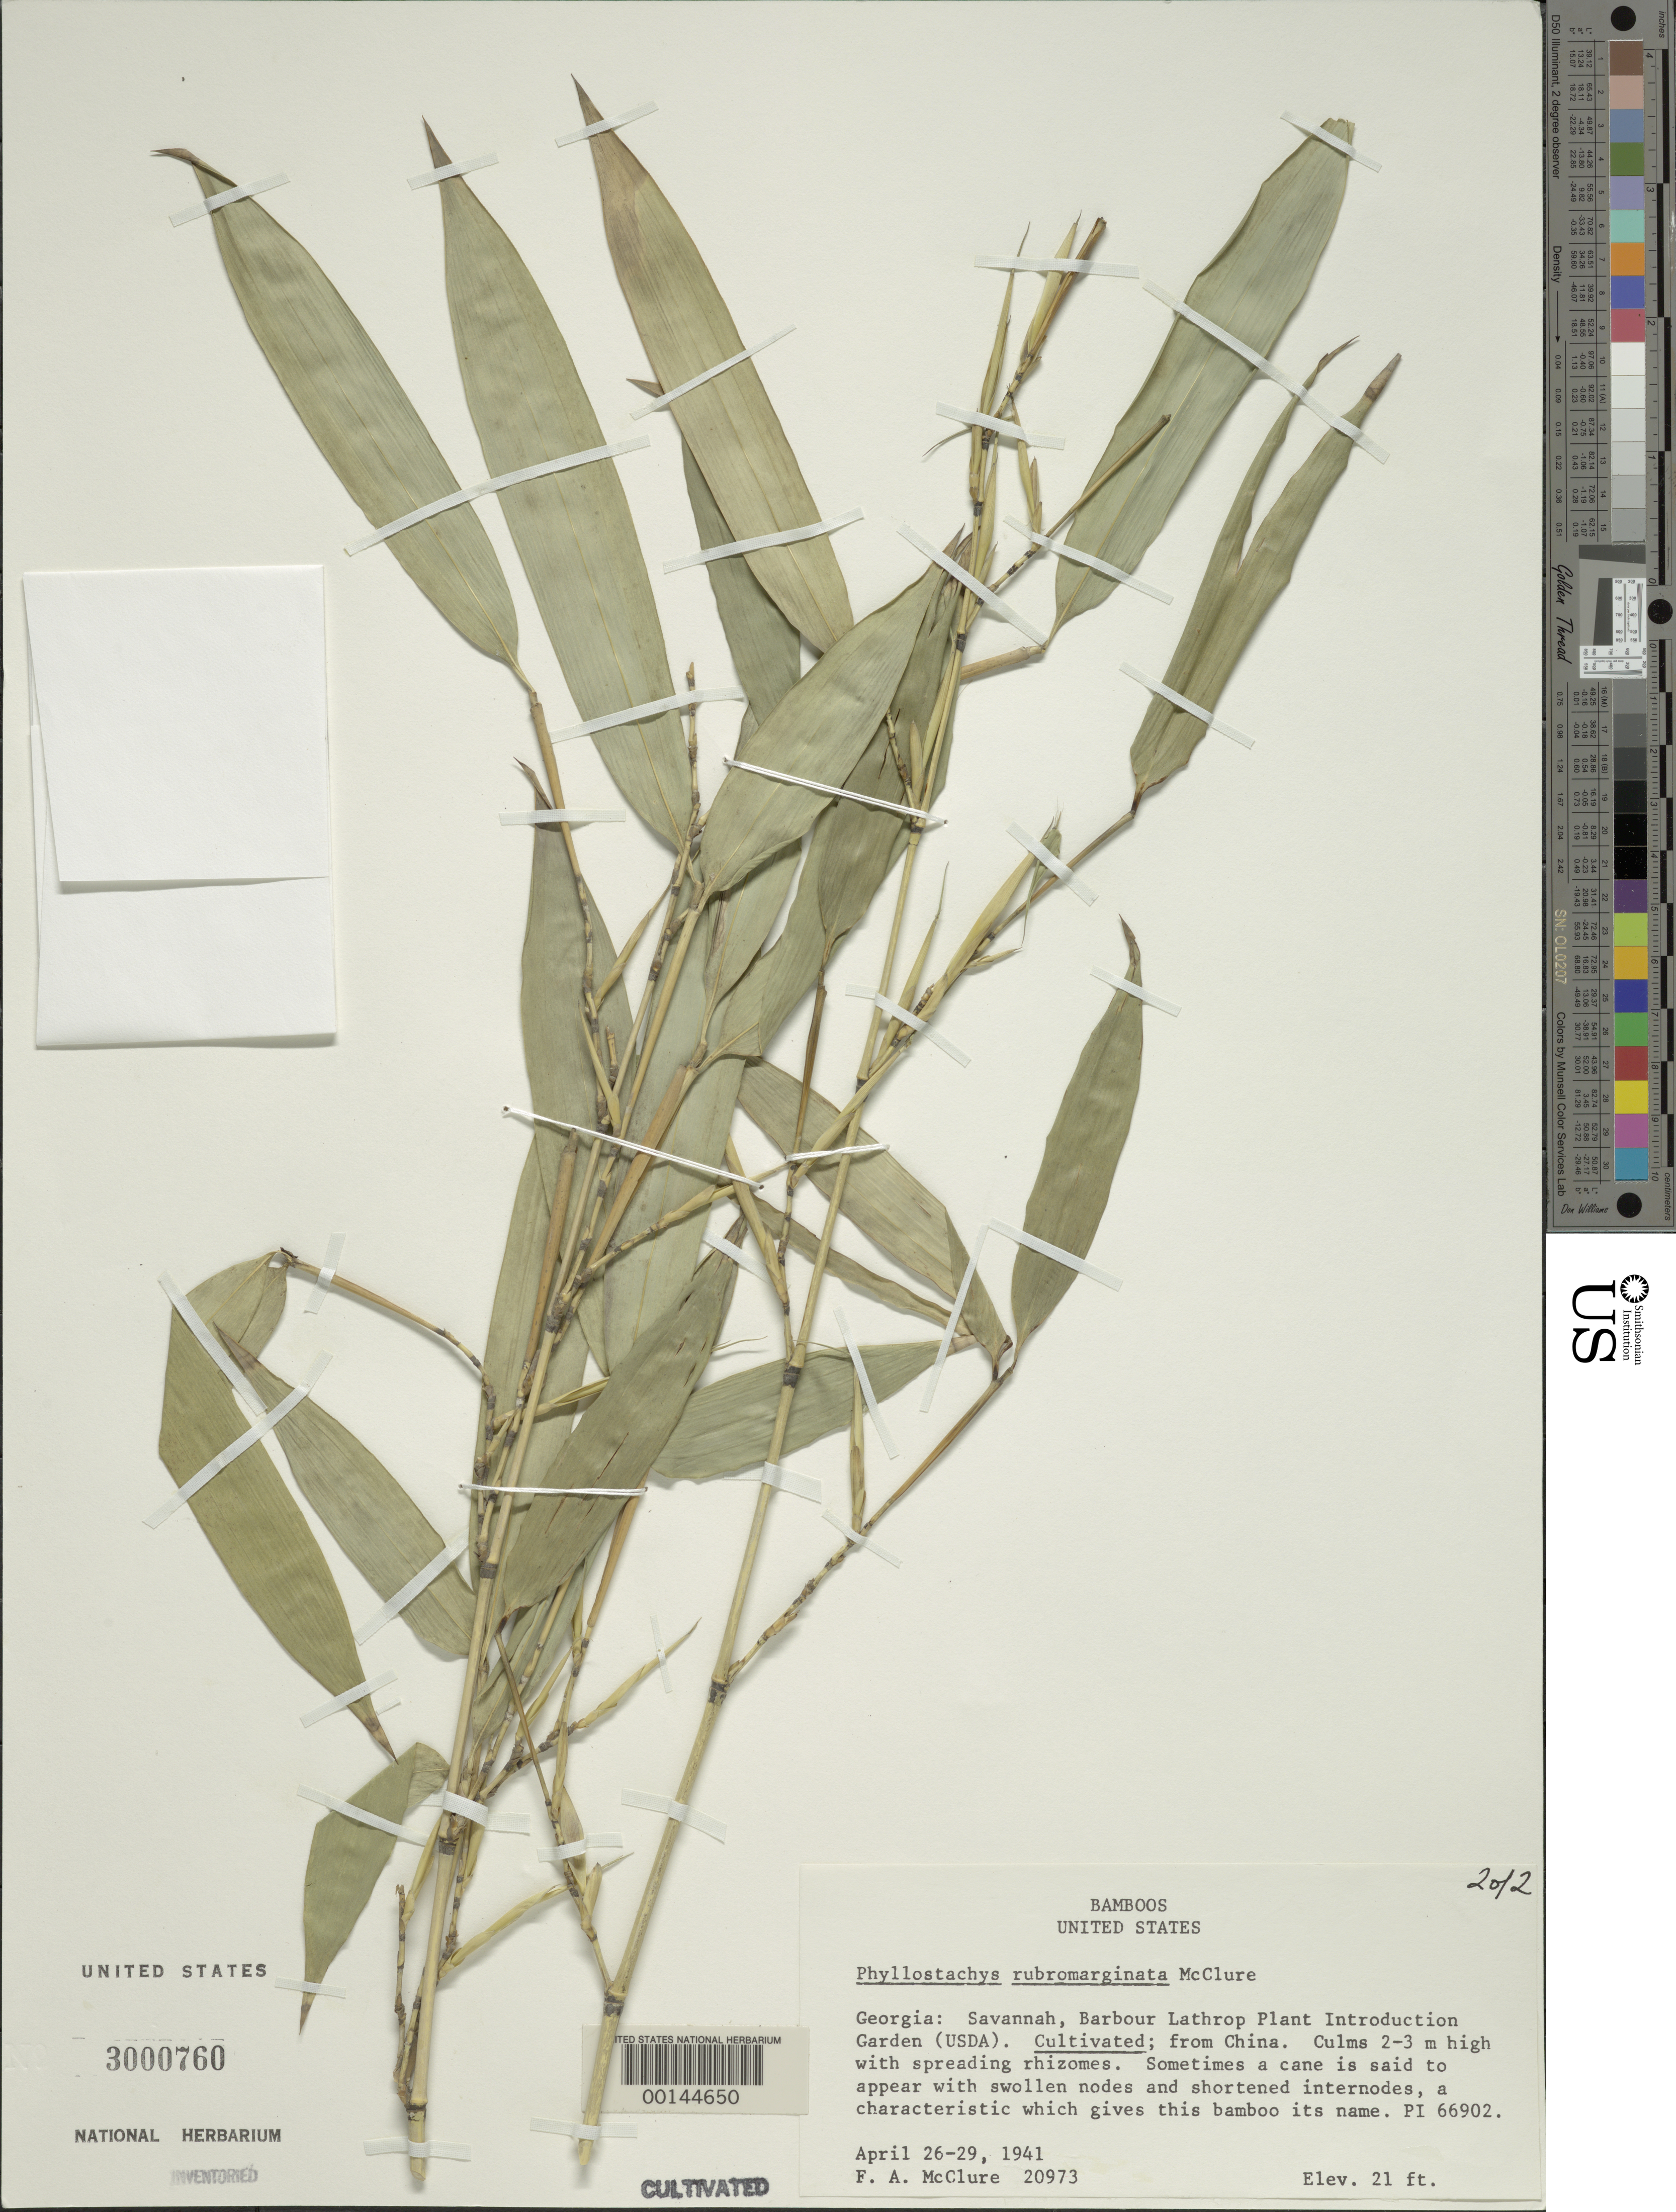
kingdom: Plantae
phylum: Tracheophyta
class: Liliopsida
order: Poales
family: Poaceae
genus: Phyllostachys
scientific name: Phyllostachys rubromarginata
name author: McClure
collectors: F. A. McClure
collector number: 20973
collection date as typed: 26 Apr 1941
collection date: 1941-04-26/1941-04-29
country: United States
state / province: Georgia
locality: Savannah, barbour lathrop p.i. garden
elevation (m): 6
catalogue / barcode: US 3000760